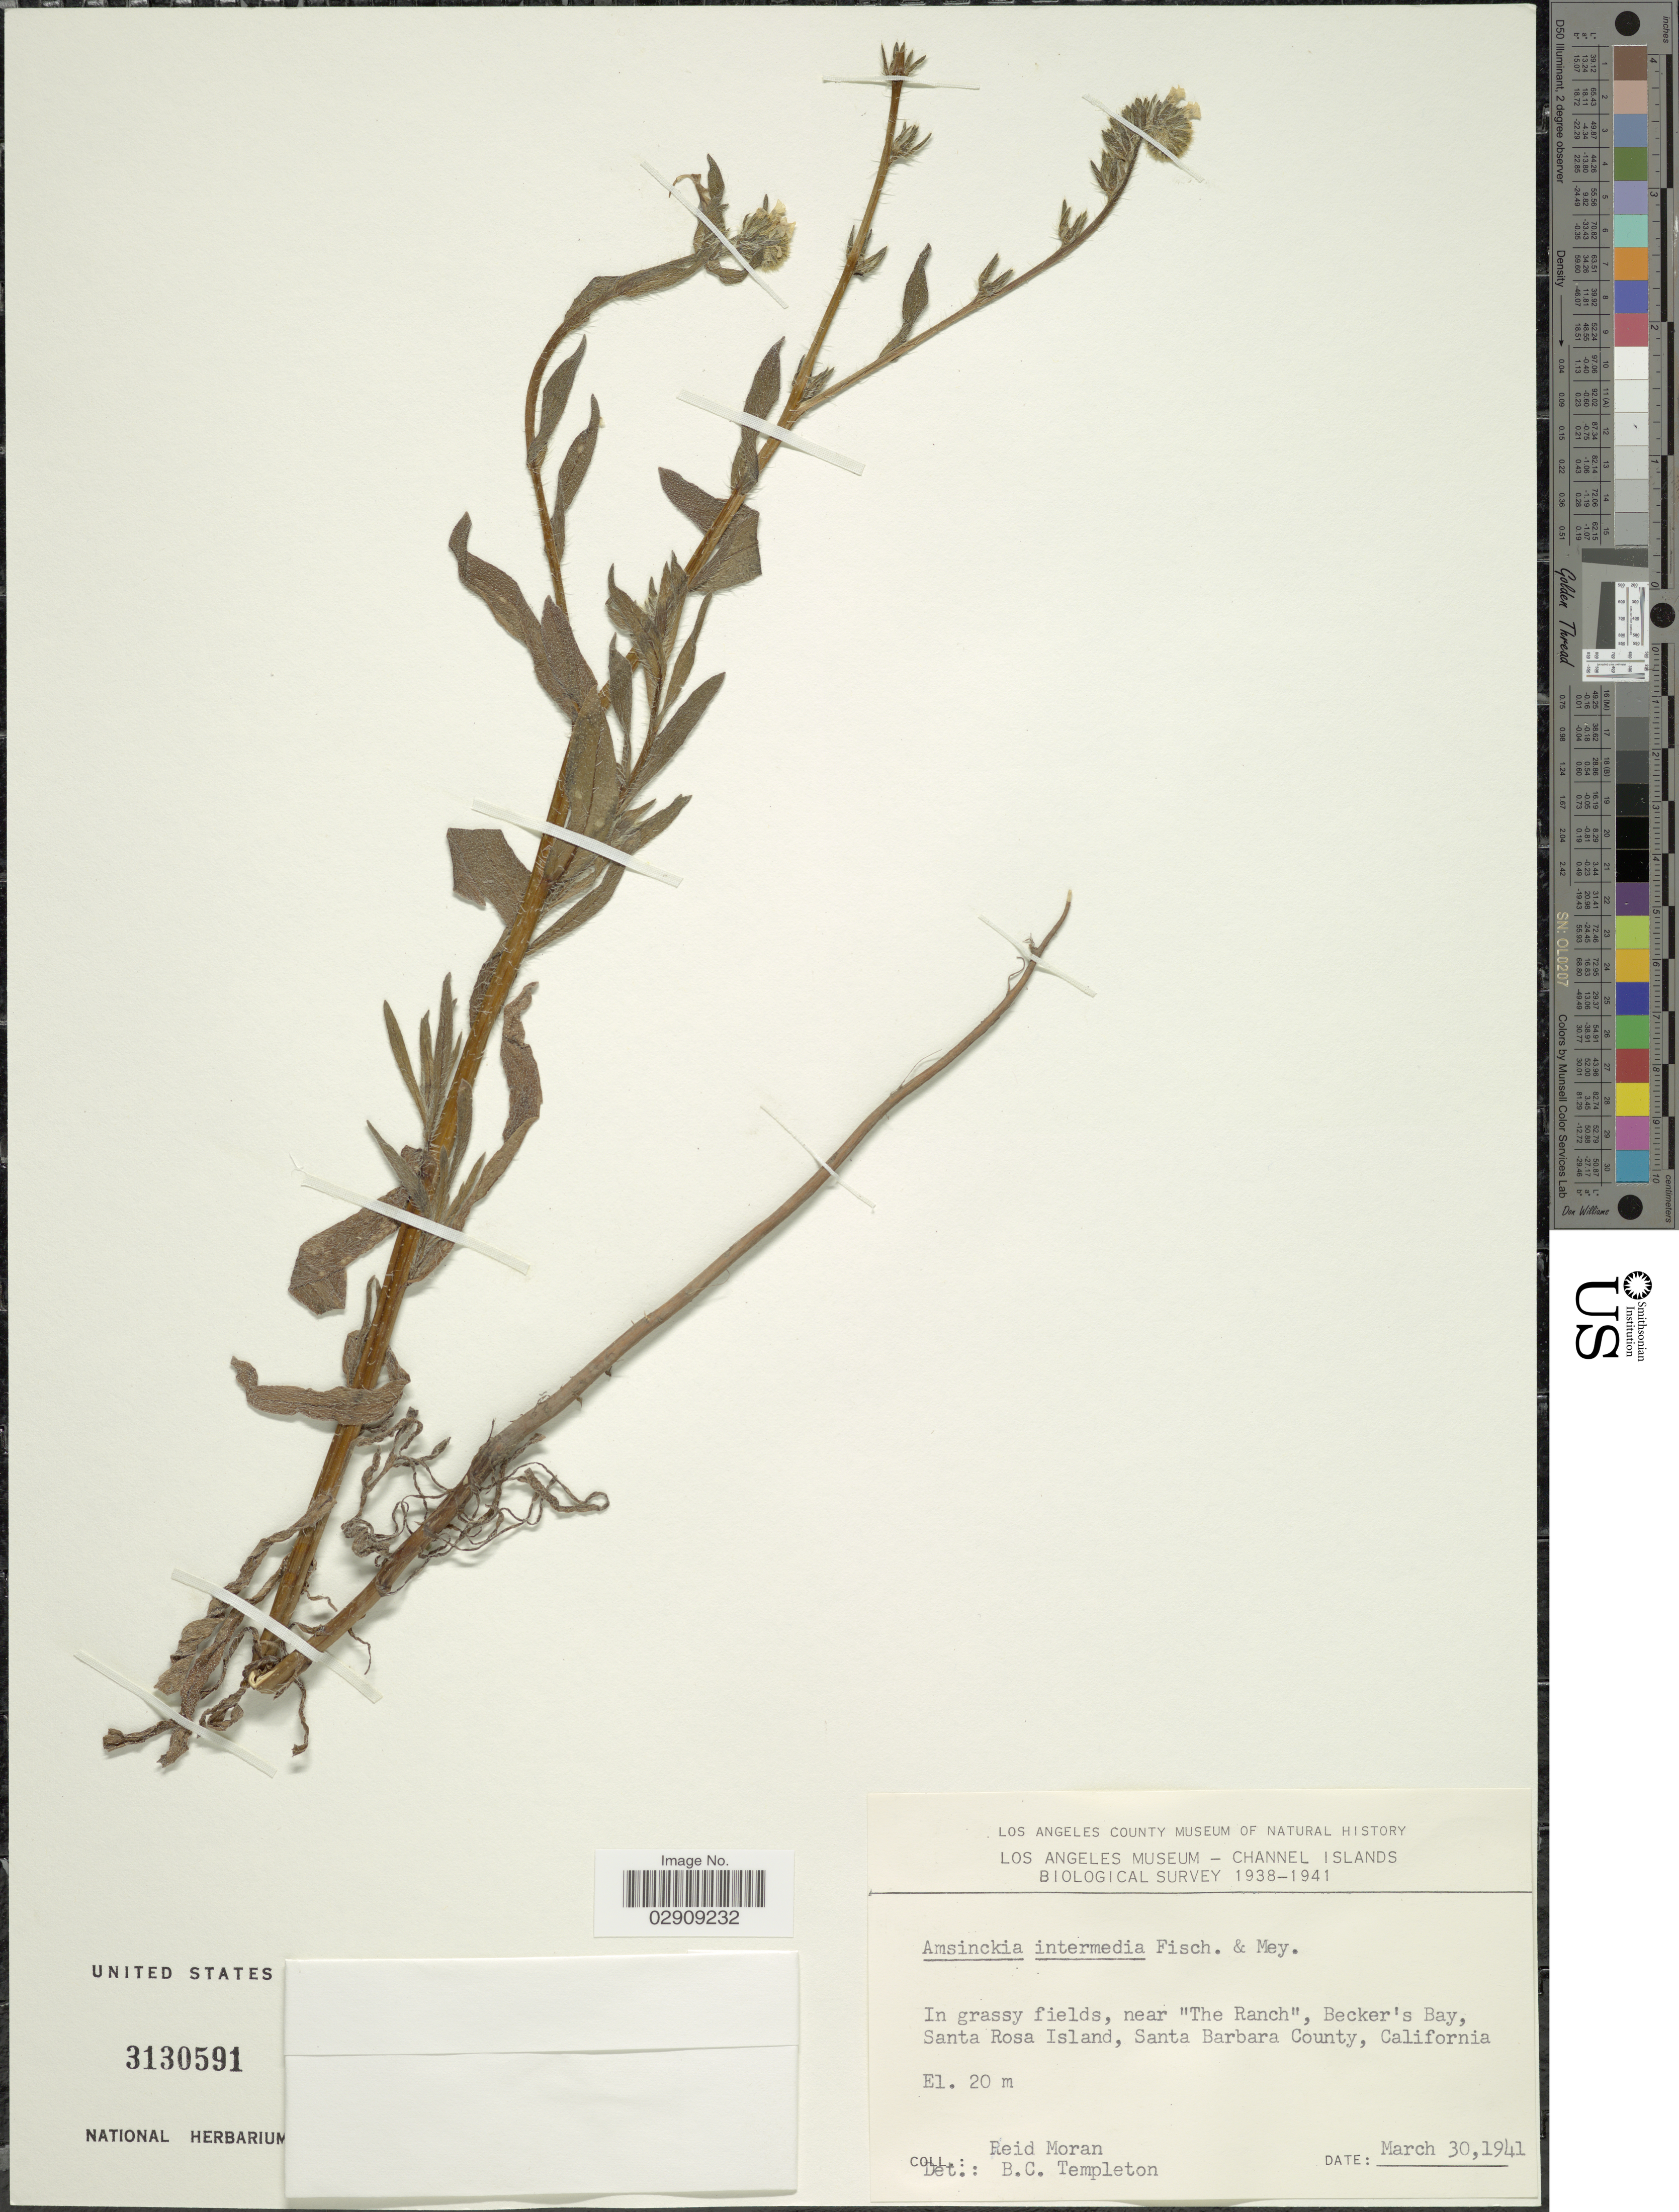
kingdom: Plantae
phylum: Tracheophyta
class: Magnoliopsida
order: Boraginales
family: Boraginaceae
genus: Amsinckia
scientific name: Amsinckia menziesii var. intermedia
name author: (Fisch. & C.A. Mey.) Ganders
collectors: R. V. Moran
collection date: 1941-03-30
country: United States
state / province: California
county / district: Santa Barbara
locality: Near "The Ranch", Becker's Bay, Santa Rosa Island, Santa Barbara County.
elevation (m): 20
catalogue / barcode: US 3130591